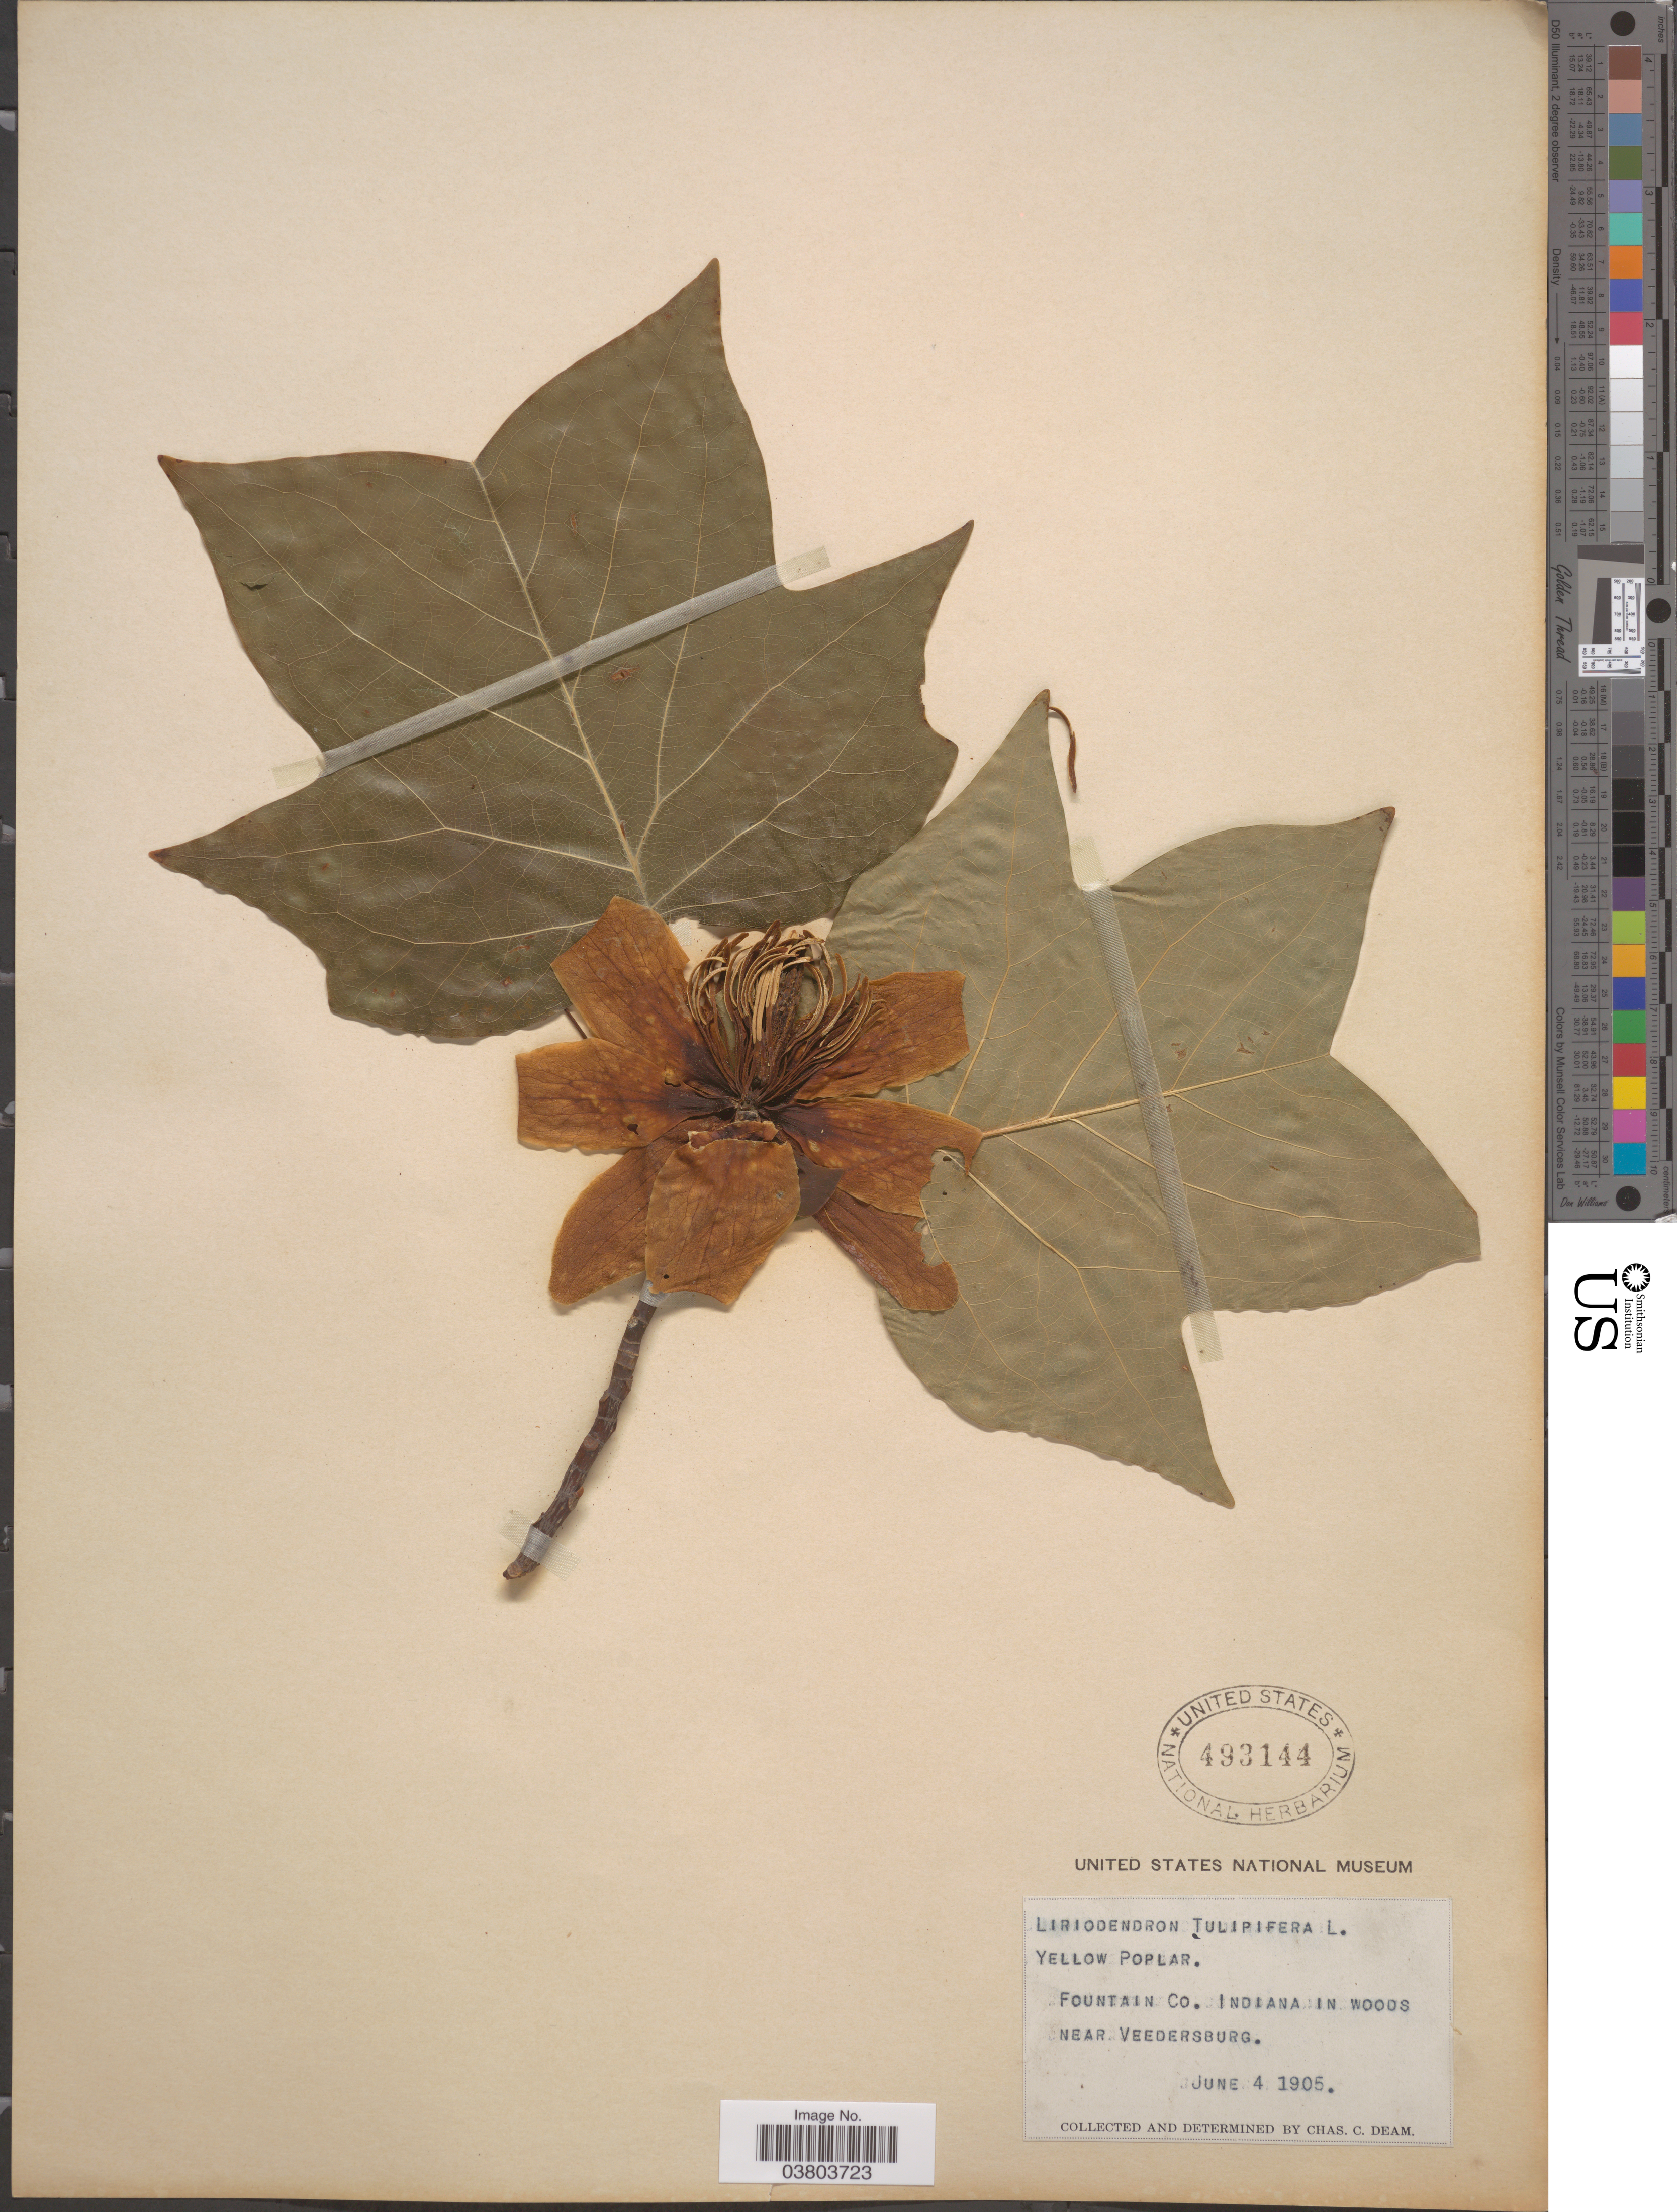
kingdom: Plantae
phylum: Tracheophyta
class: Magnoliopsida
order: Magnoliales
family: Magnoliaceae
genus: Liriodendron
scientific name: Liriodendron tulipifera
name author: L.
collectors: C. C. Deam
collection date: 1905-06-04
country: United States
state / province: Indiana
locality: Fountain Co. In woods near Veedersburg.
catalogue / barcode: US 493144